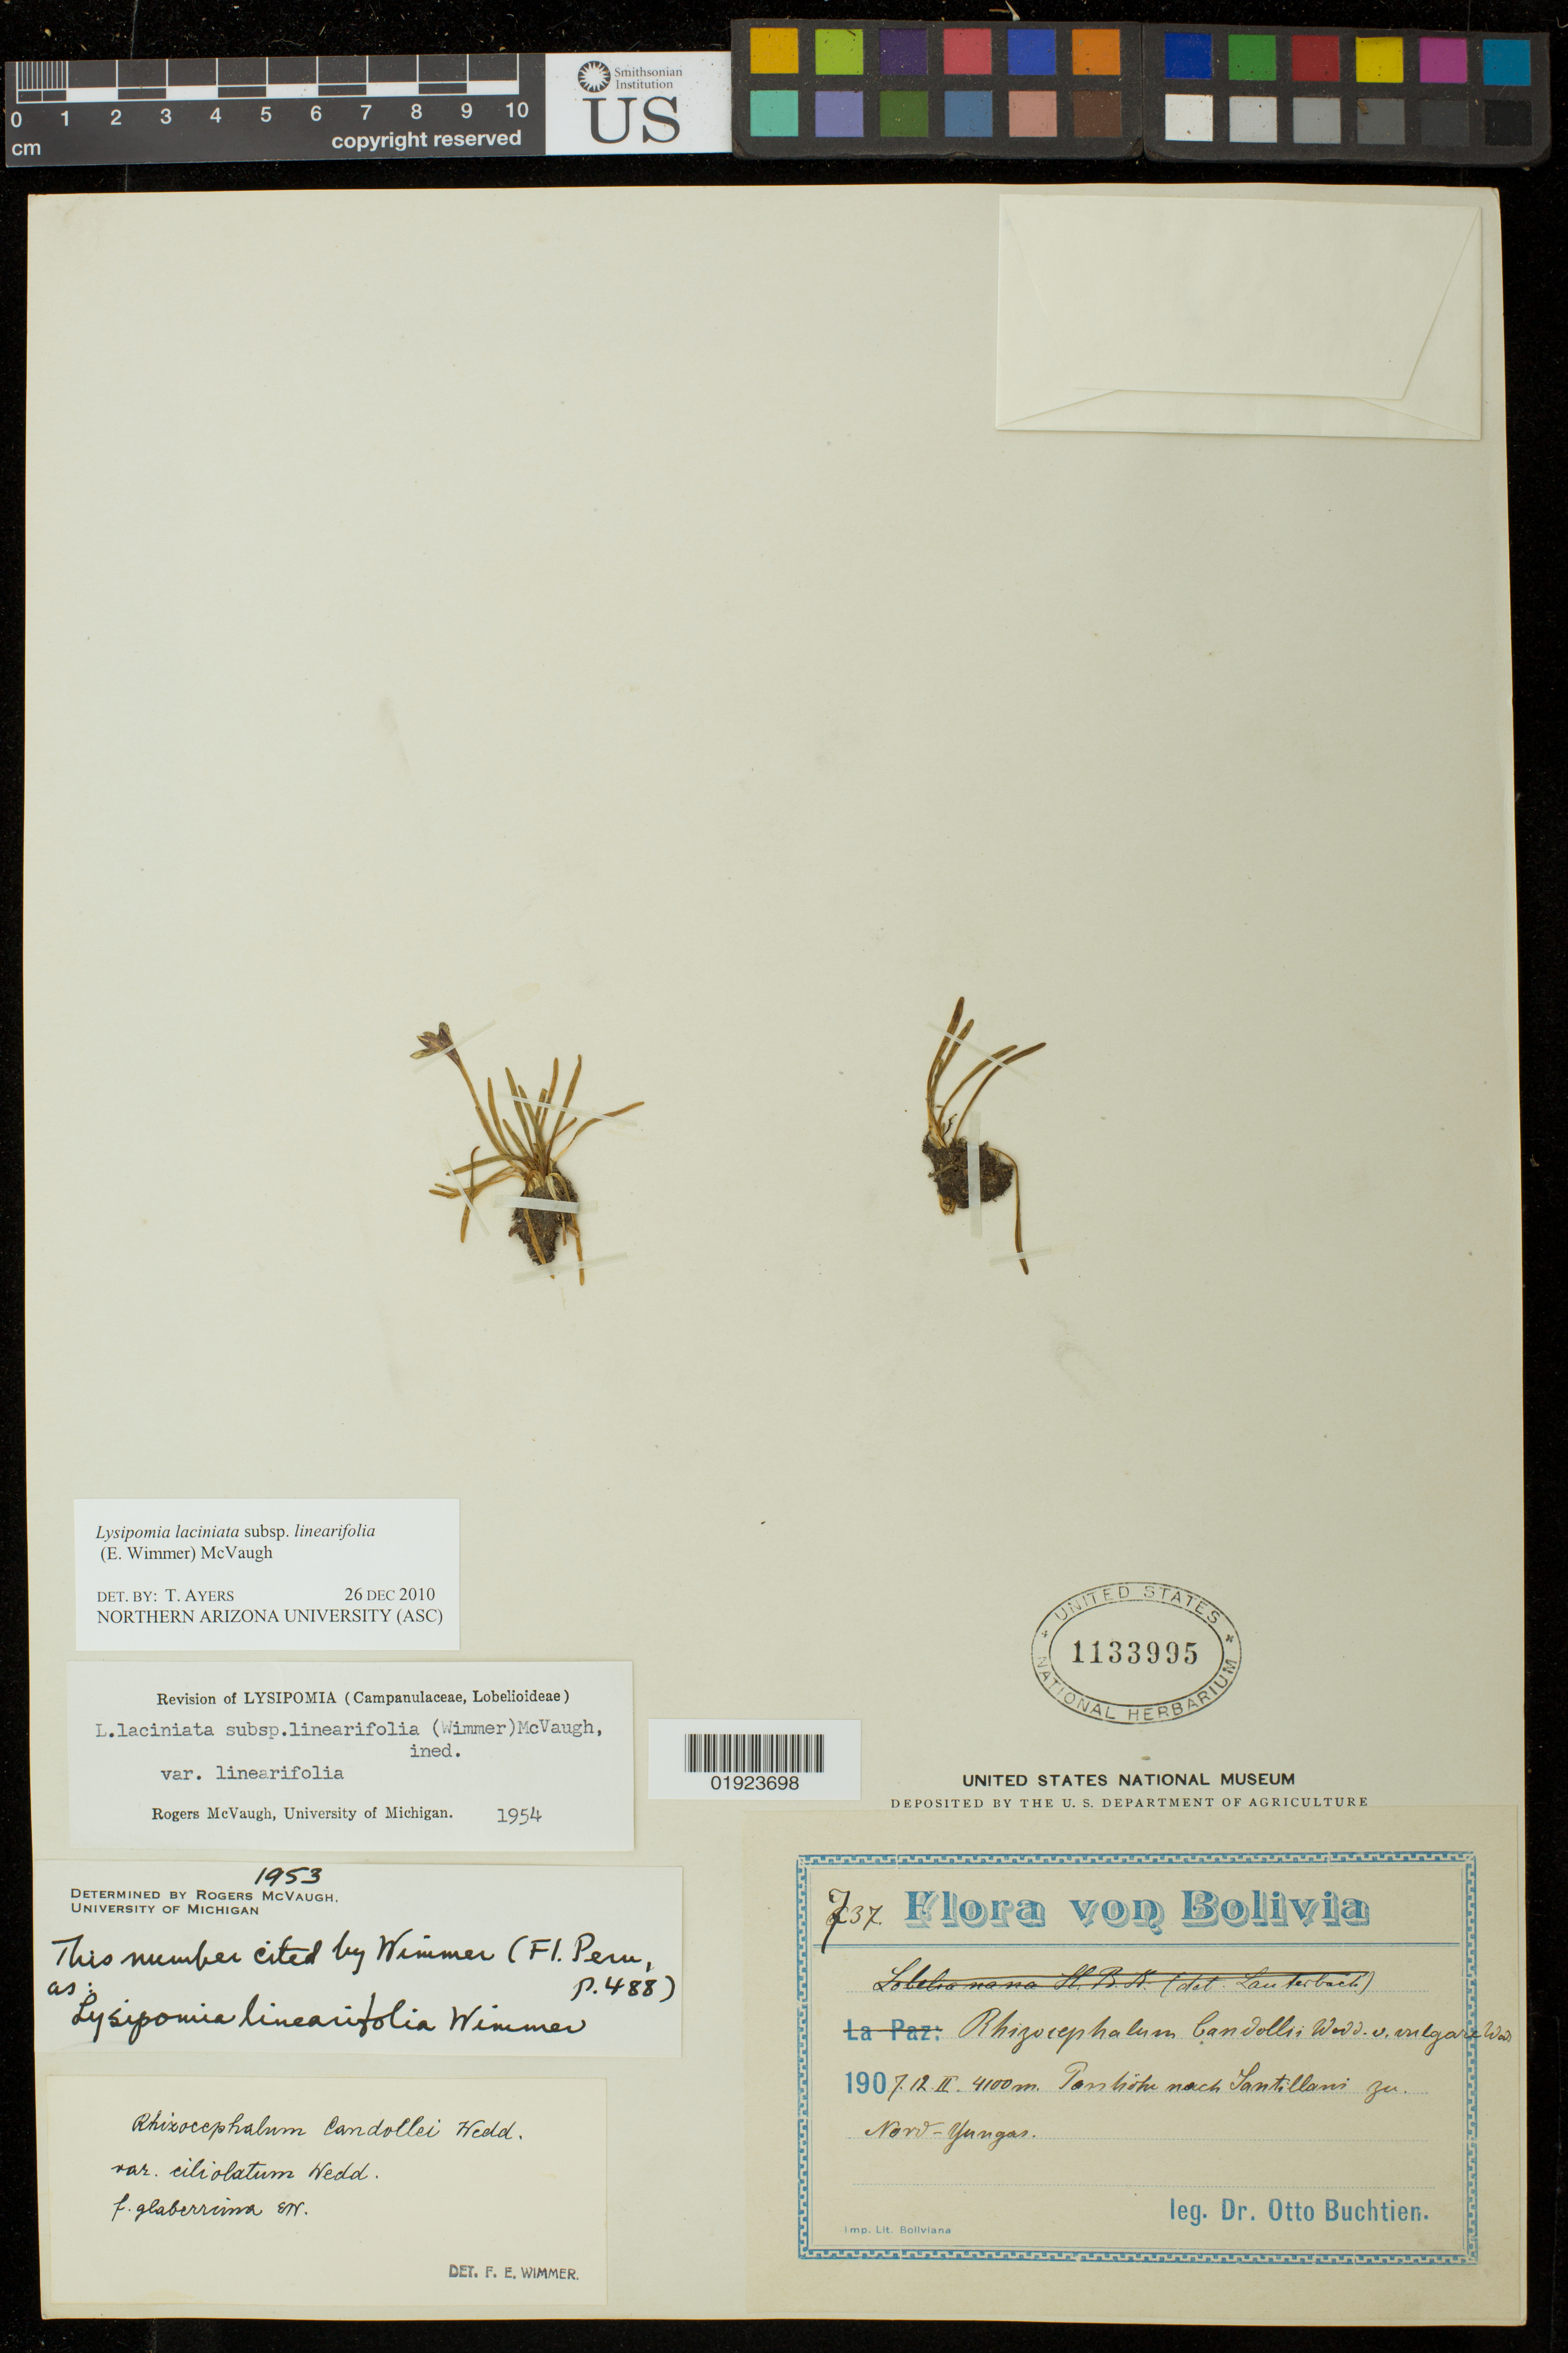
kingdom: Plantae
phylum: Tracheophyta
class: Magnoliopsida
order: Asterales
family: Campanulaceae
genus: Lysipomia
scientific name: Lysipomia laciniata subsp. linearifolia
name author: (E. Wimm.) McVaugh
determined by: Ayers, T.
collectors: O. Buchtien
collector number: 737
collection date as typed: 1907.12.II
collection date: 1907-02-12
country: Bolivia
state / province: La Paz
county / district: Nor Yungas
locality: Pan höhe nach Lantillani zu Nord-Yungas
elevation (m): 4100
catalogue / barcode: US 1133995